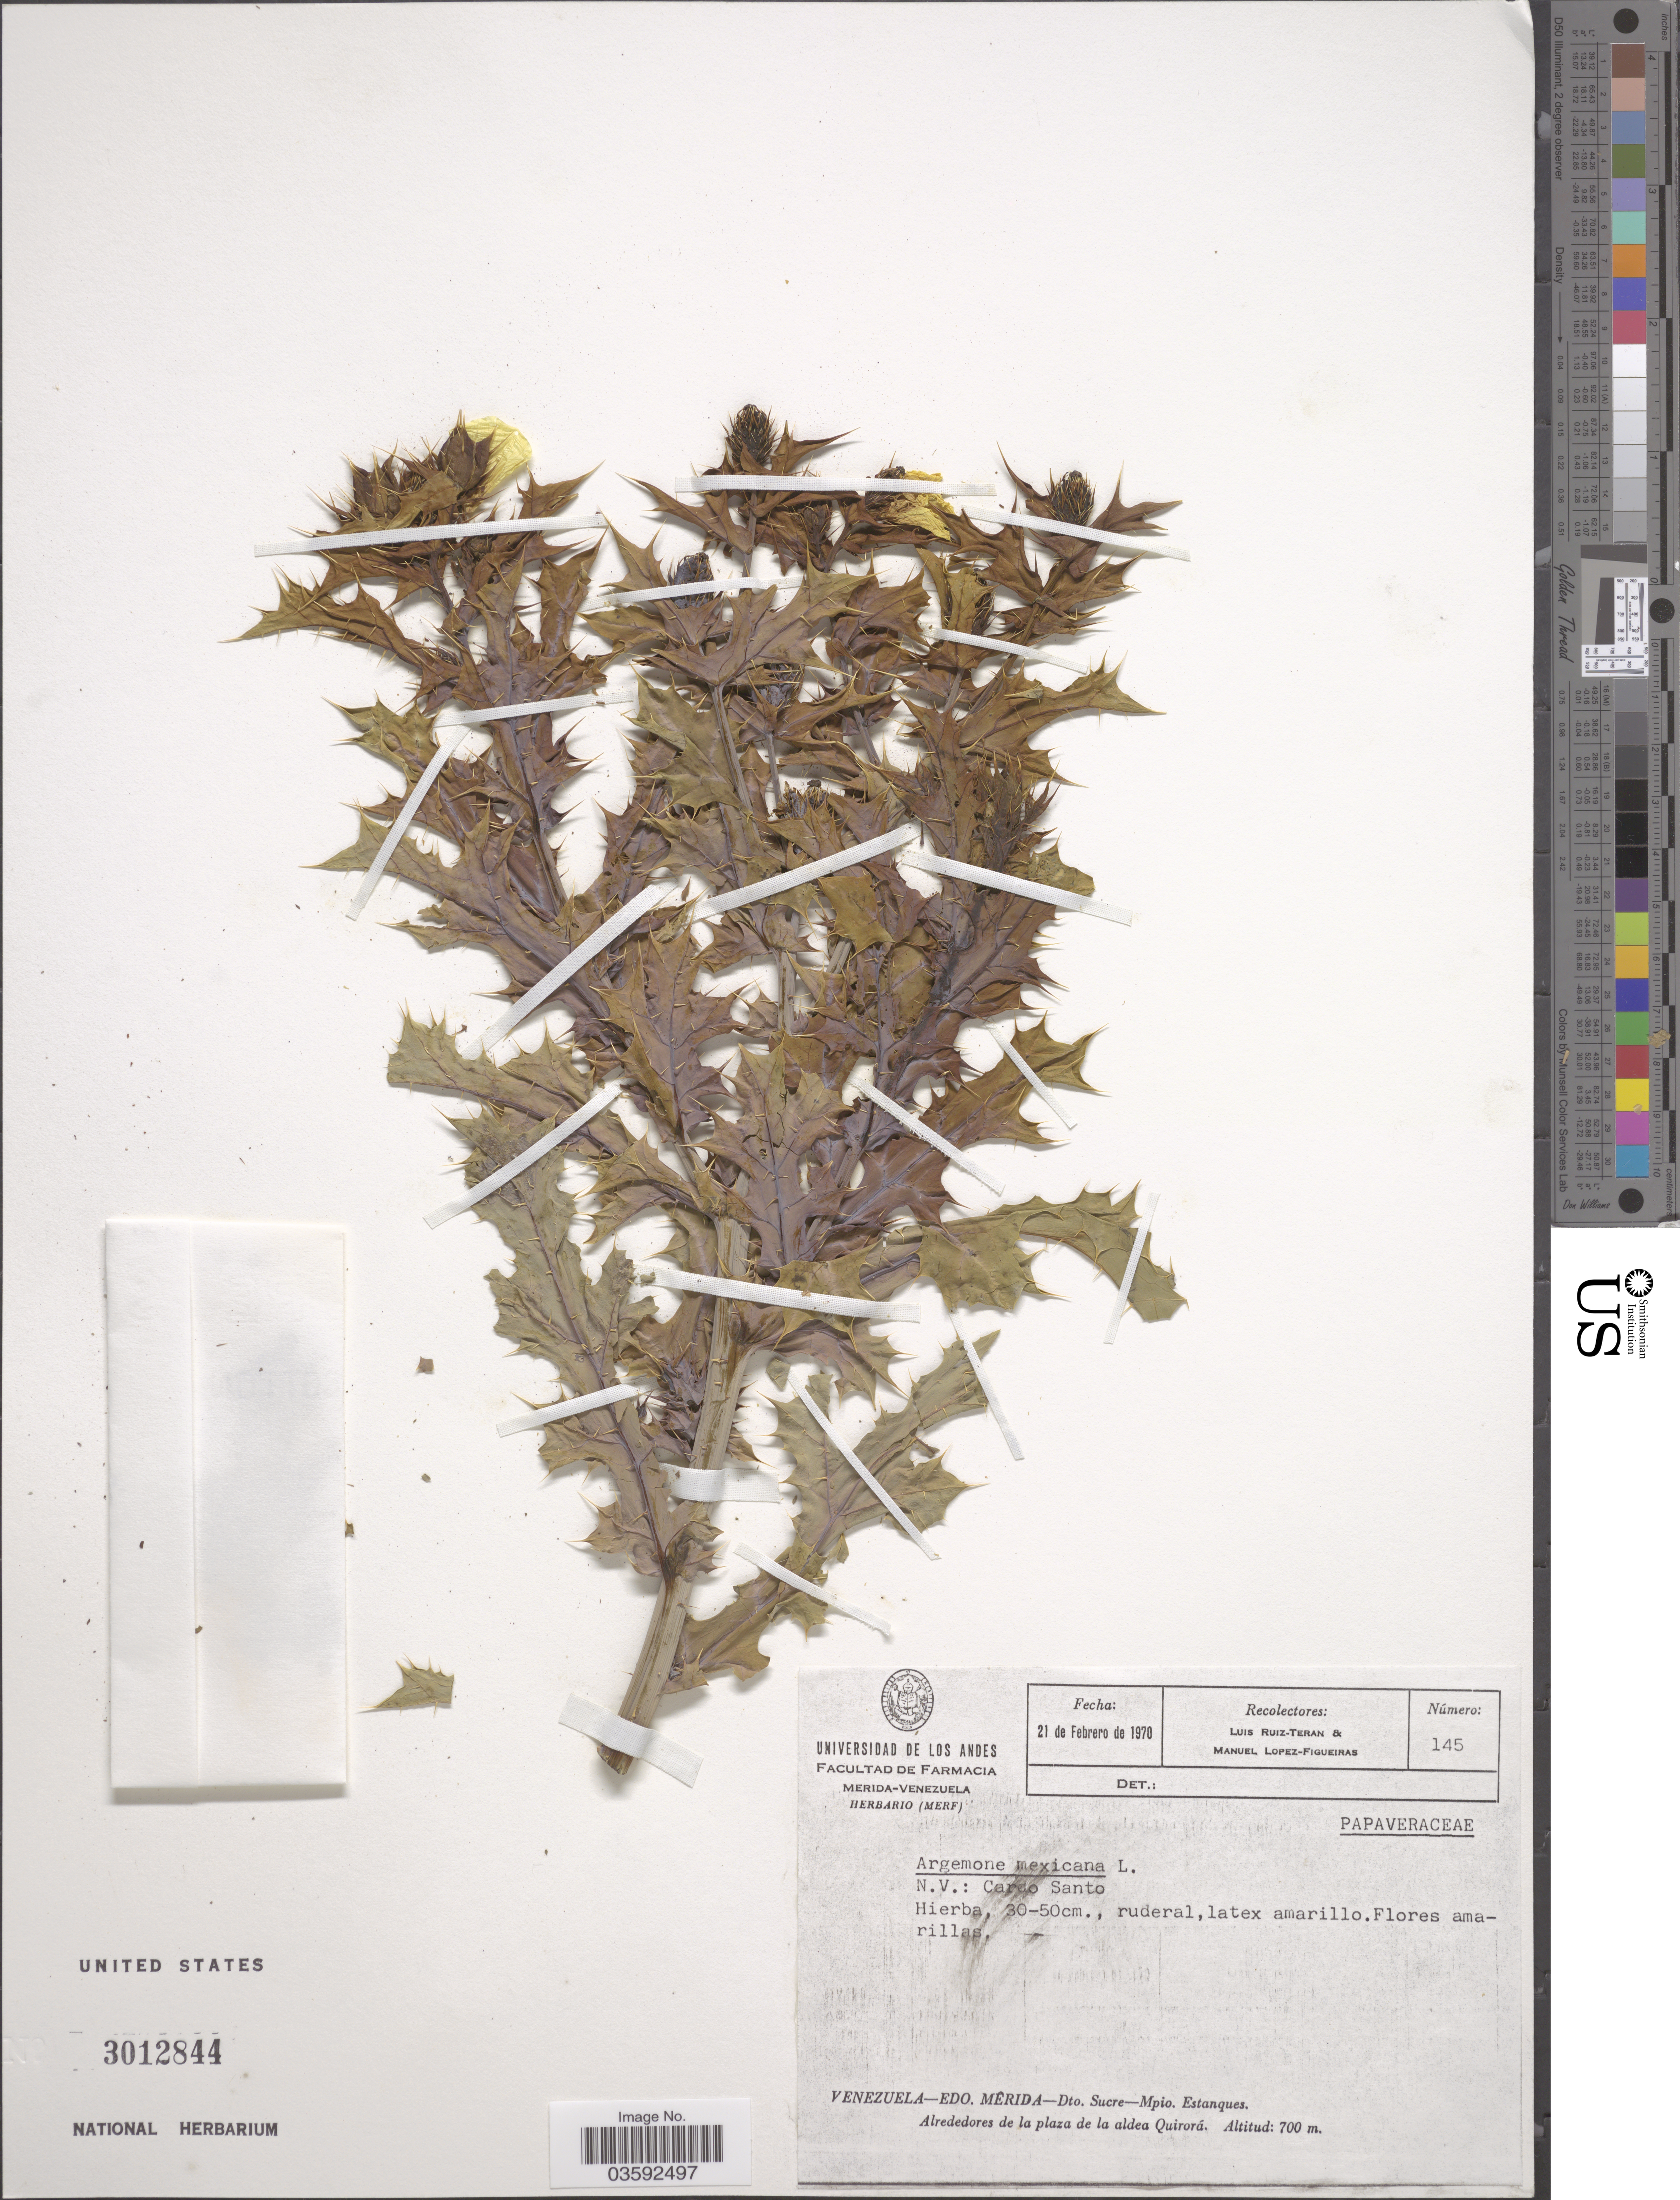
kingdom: Plantae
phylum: Tracheophyta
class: Magnoliopsida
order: Ranunculales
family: Papaveraceae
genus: Argemone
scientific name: Argemone mexicana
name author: L.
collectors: L. Teran & M. López Figueiras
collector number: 145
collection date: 1970-02-21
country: Venezuela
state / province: Mérida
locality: Dto. Sucre-Mpio. Estanques. Alrededores de la plaza de la aldea Quirorá.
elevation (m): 700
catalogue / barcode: US 3012844